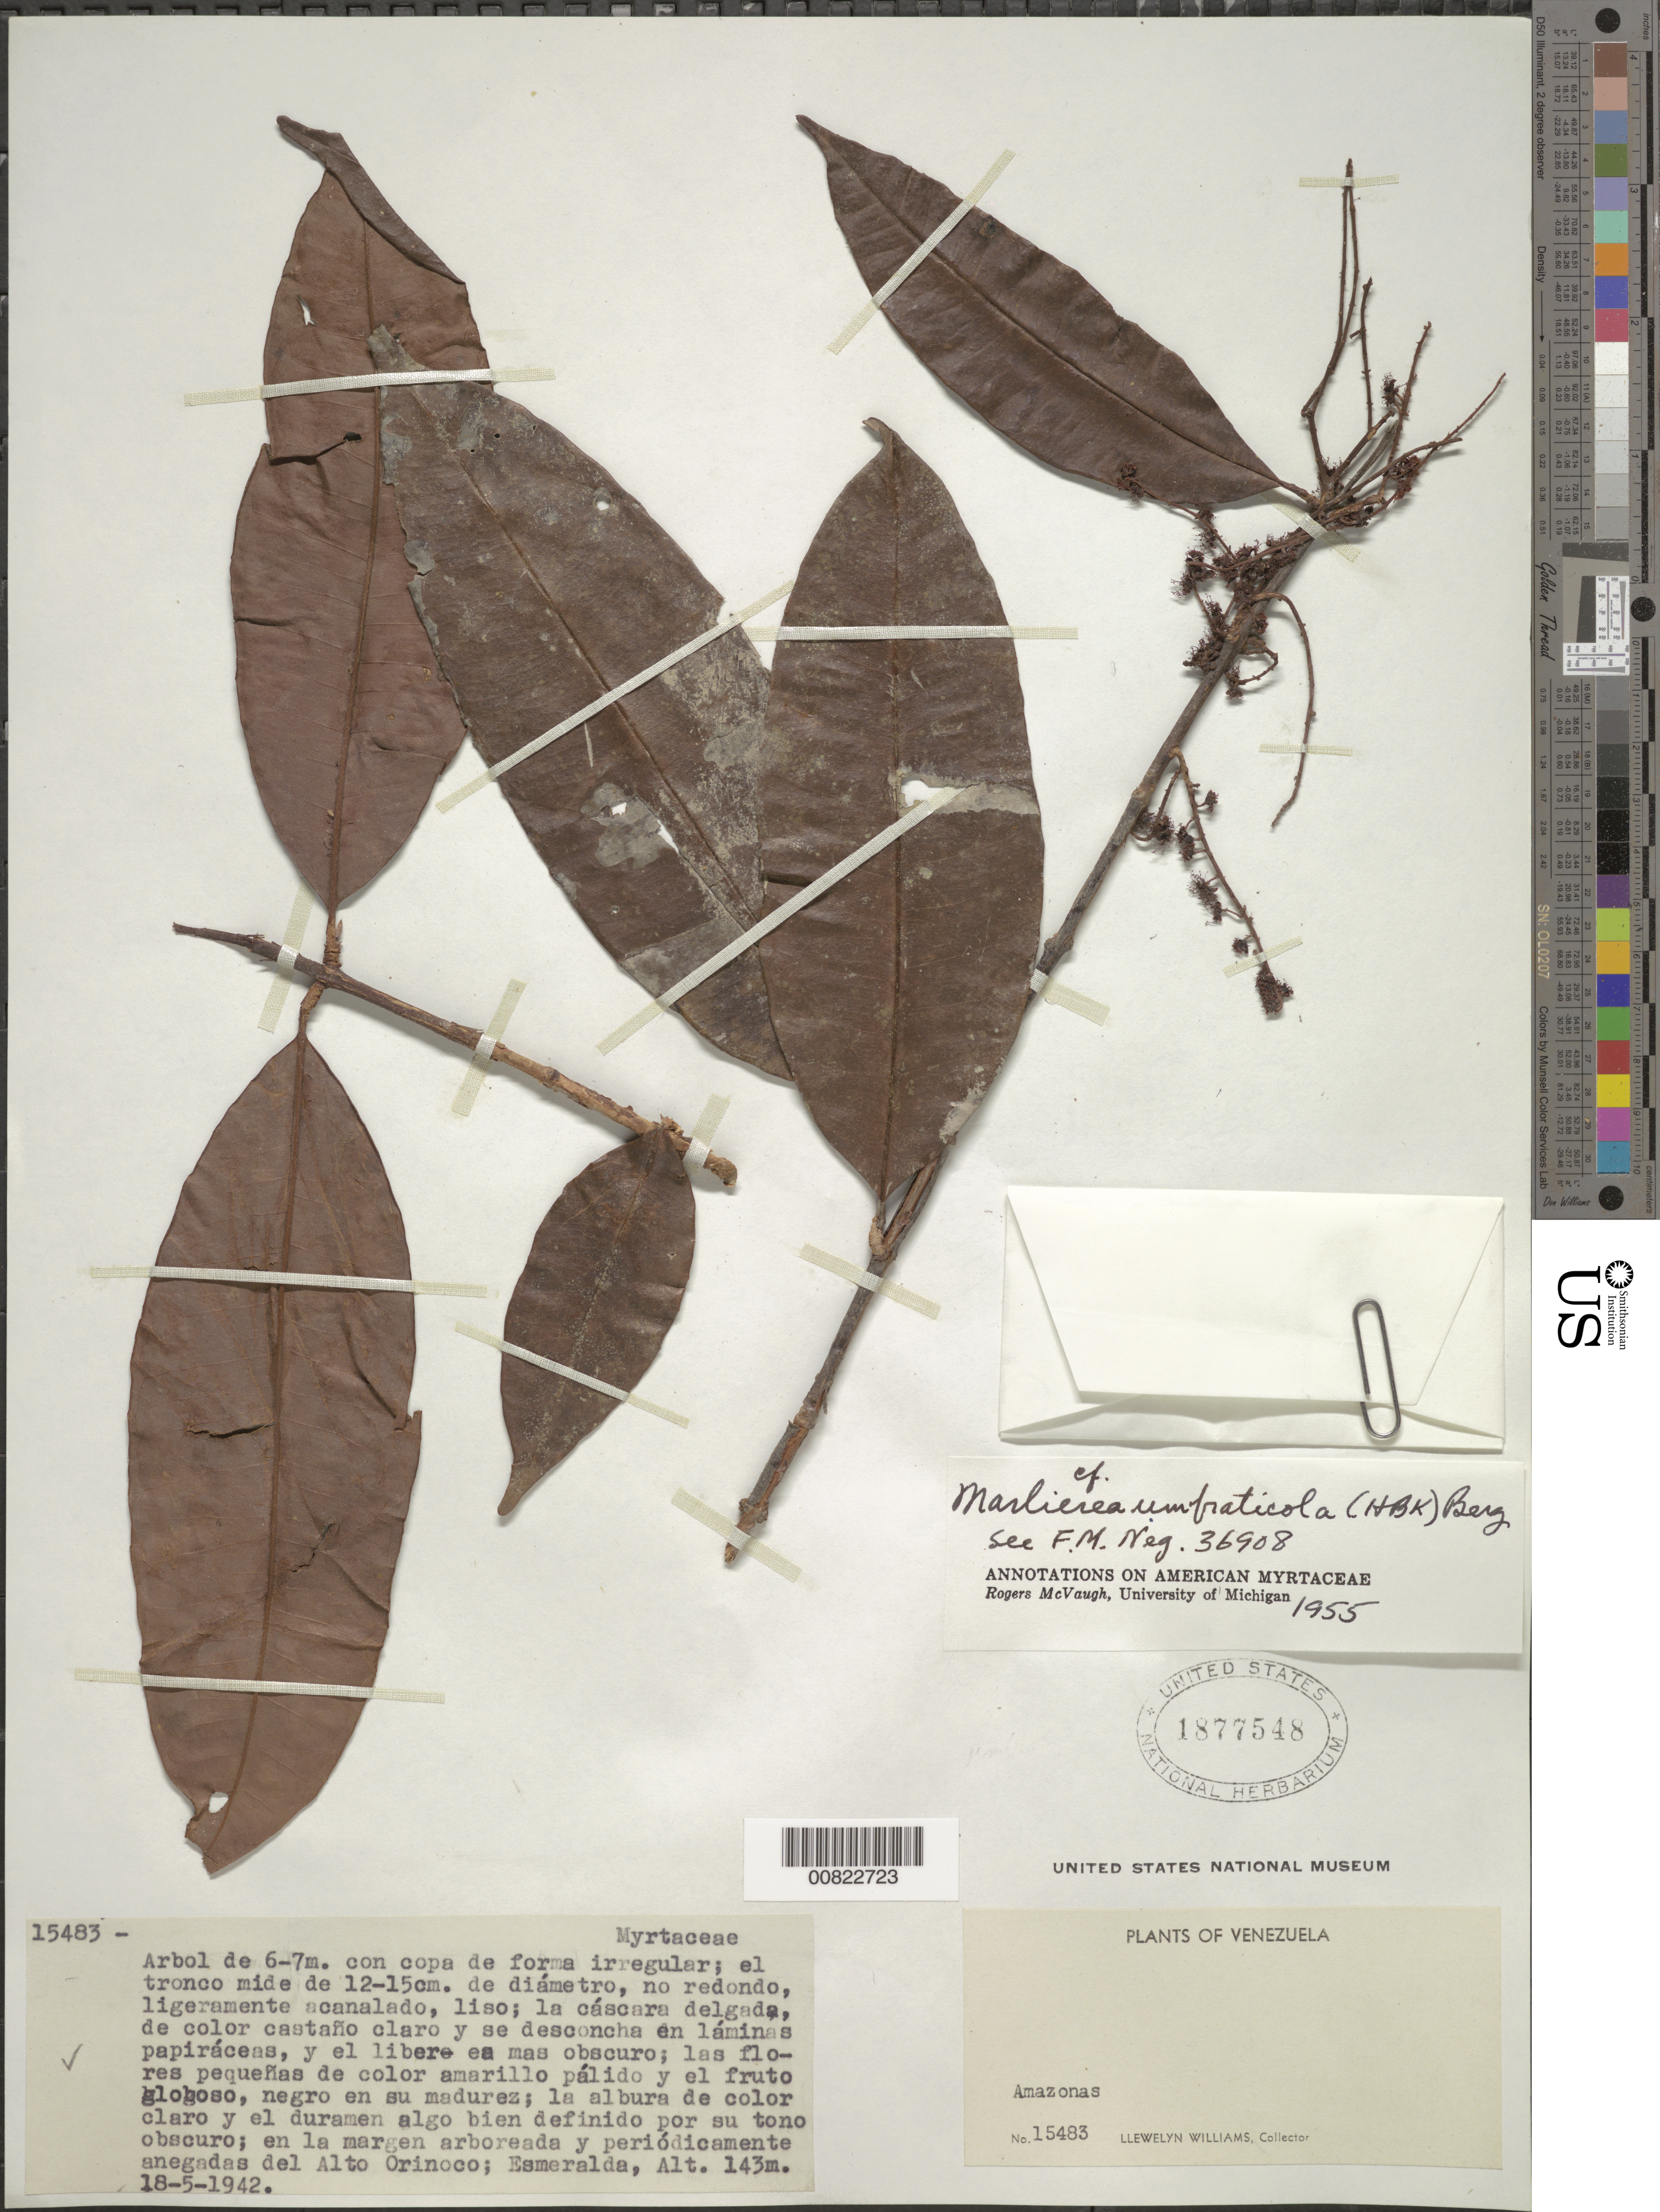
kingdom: Plantae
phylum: Tracheophyta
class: Magnoliopsida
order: Myrtales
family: Myrtaceae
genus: Myrcia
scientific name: Myrcia umbraticola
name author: (Kunth) E. Lucas & C.E. Wilson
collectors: Ll. Williams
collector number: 15483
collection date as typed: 18-May-42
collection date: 1942-05-18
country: Venezuela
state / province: Amazonas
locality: Esmeralda, Alto Orinoco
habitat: Margen arboreada y periodicamente anegadas del rio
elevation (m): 143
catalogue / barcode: US 1877548